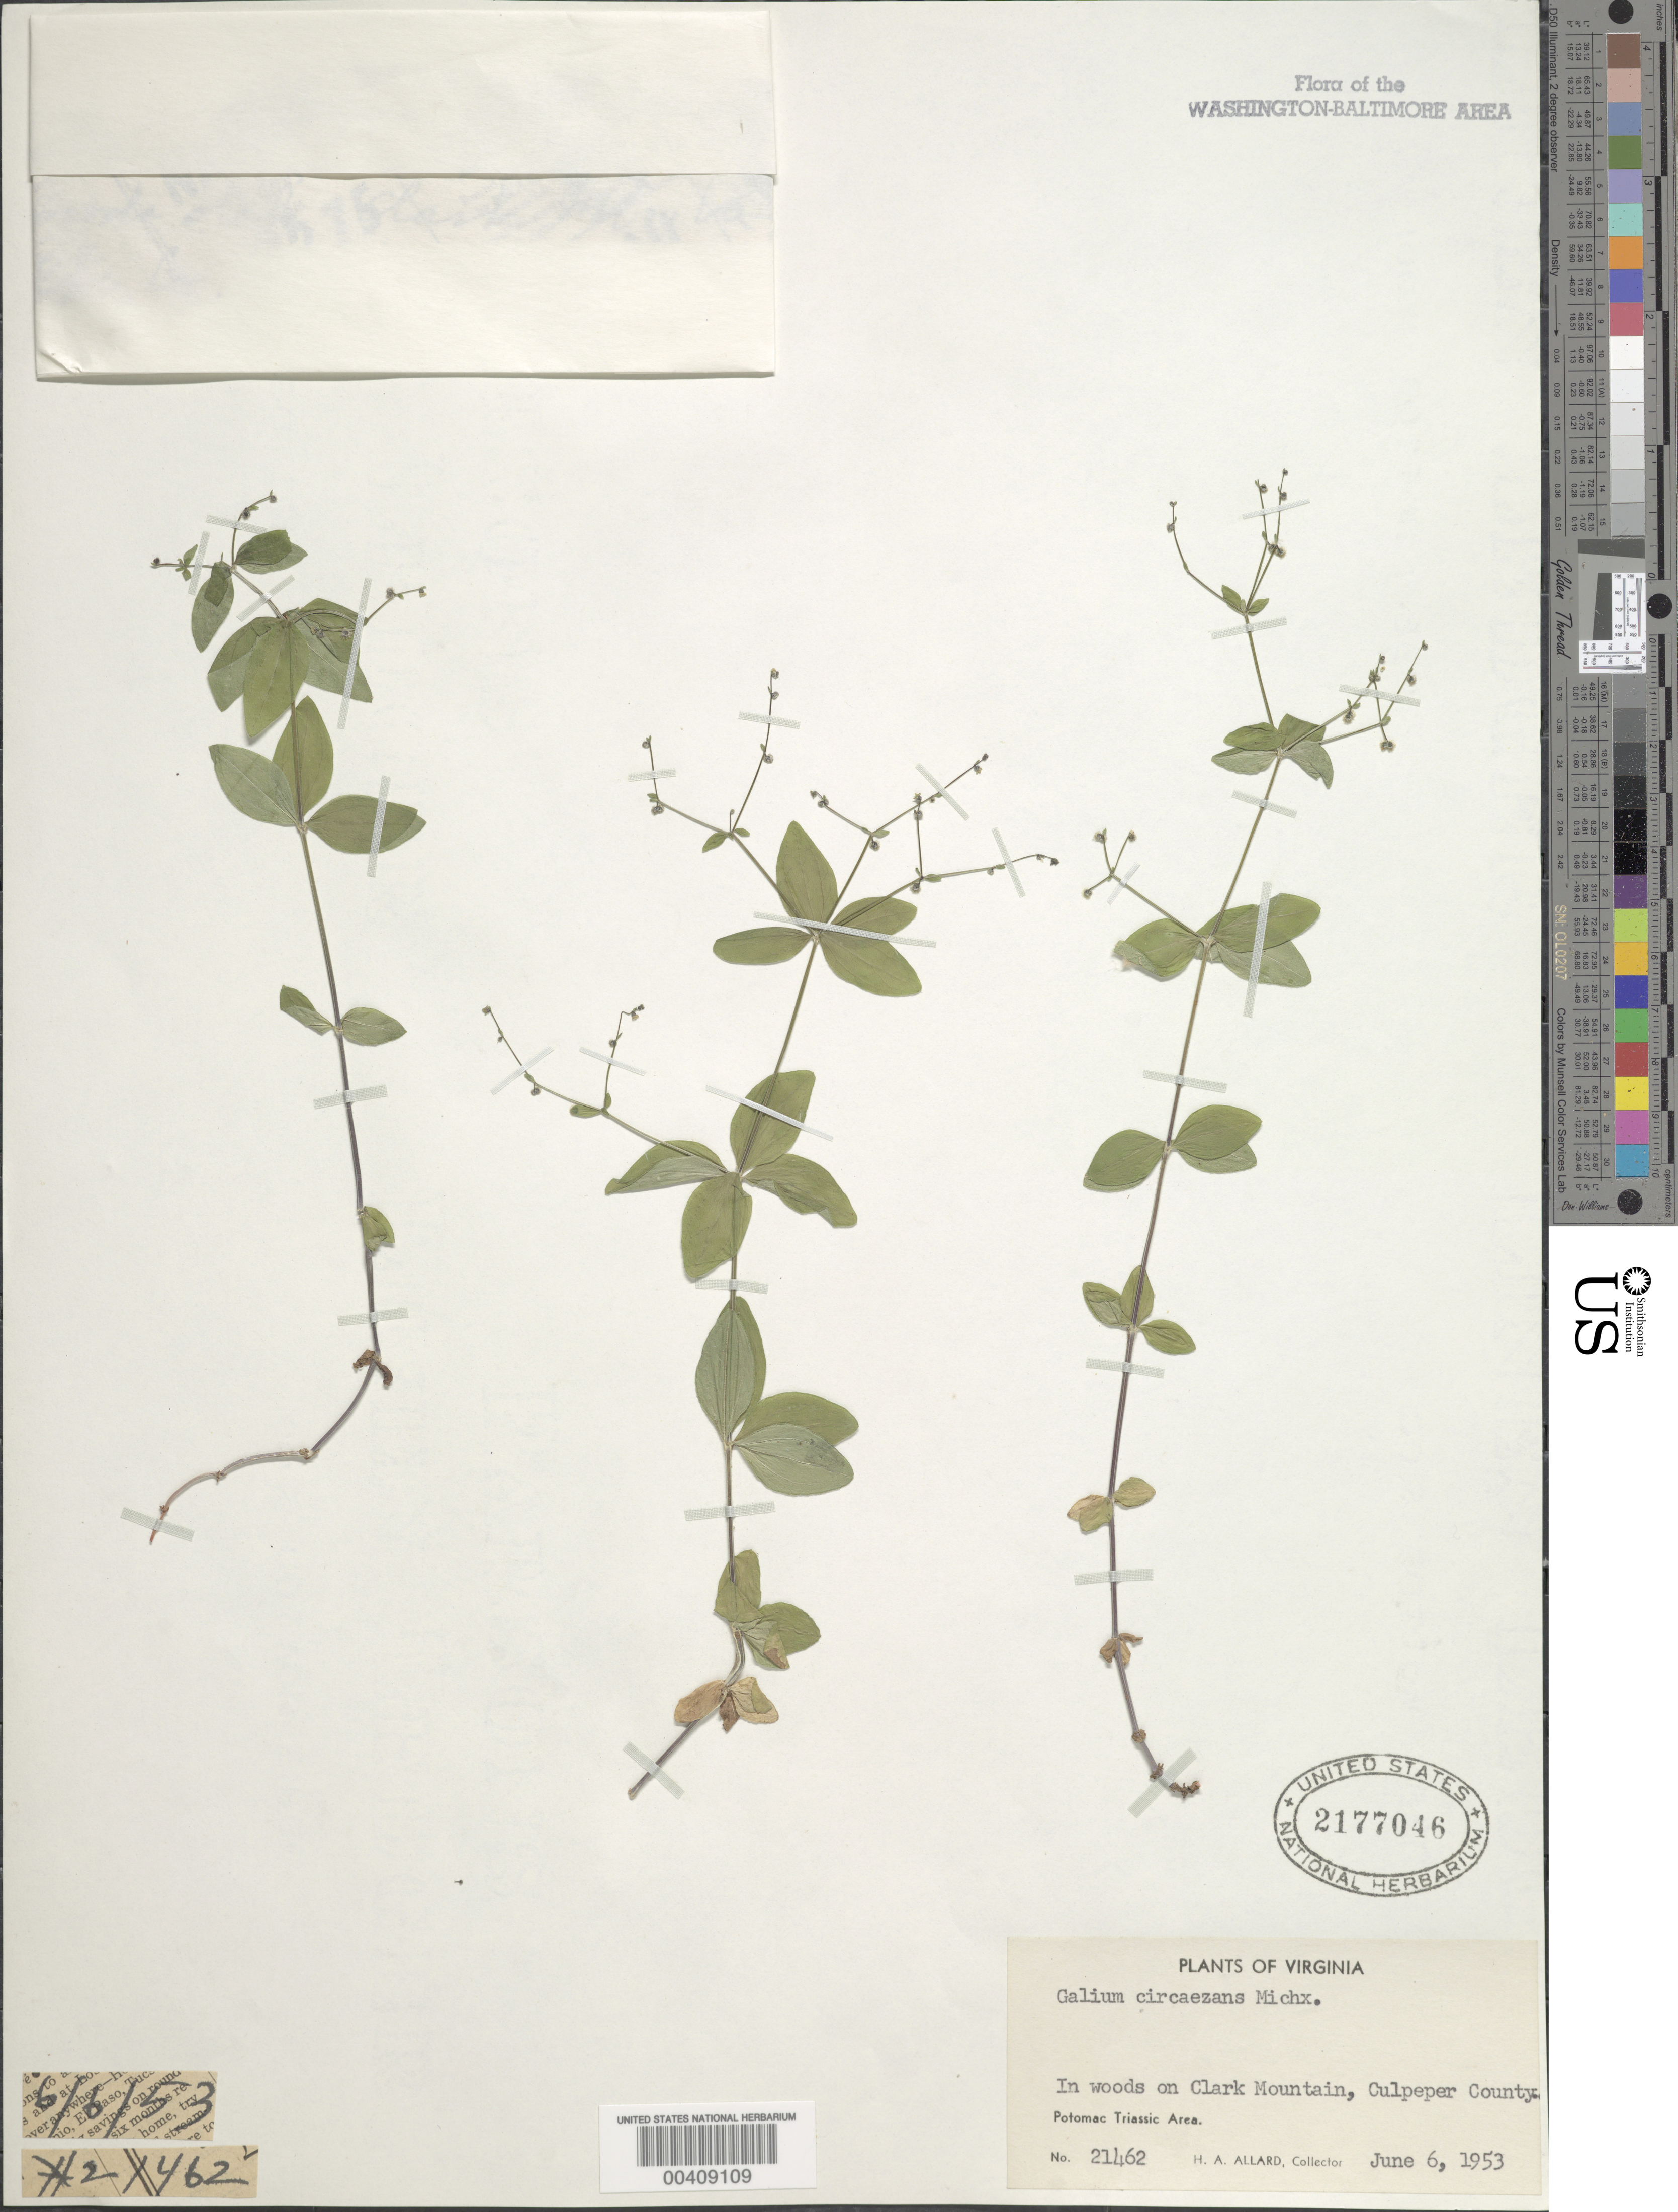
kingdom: Plantae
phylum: Tracheophyta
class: Magnoliopsida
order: Gentianales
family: Rubiaceae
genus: Galium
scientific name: Galium circaezans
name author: Michx.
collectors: H. A. Allard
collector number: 21462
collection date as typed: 06 Jun 1953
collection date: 1953-06-06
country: United States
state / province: Virginia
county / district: Culpeper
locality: Clark Mt.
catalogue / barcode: US 2177046